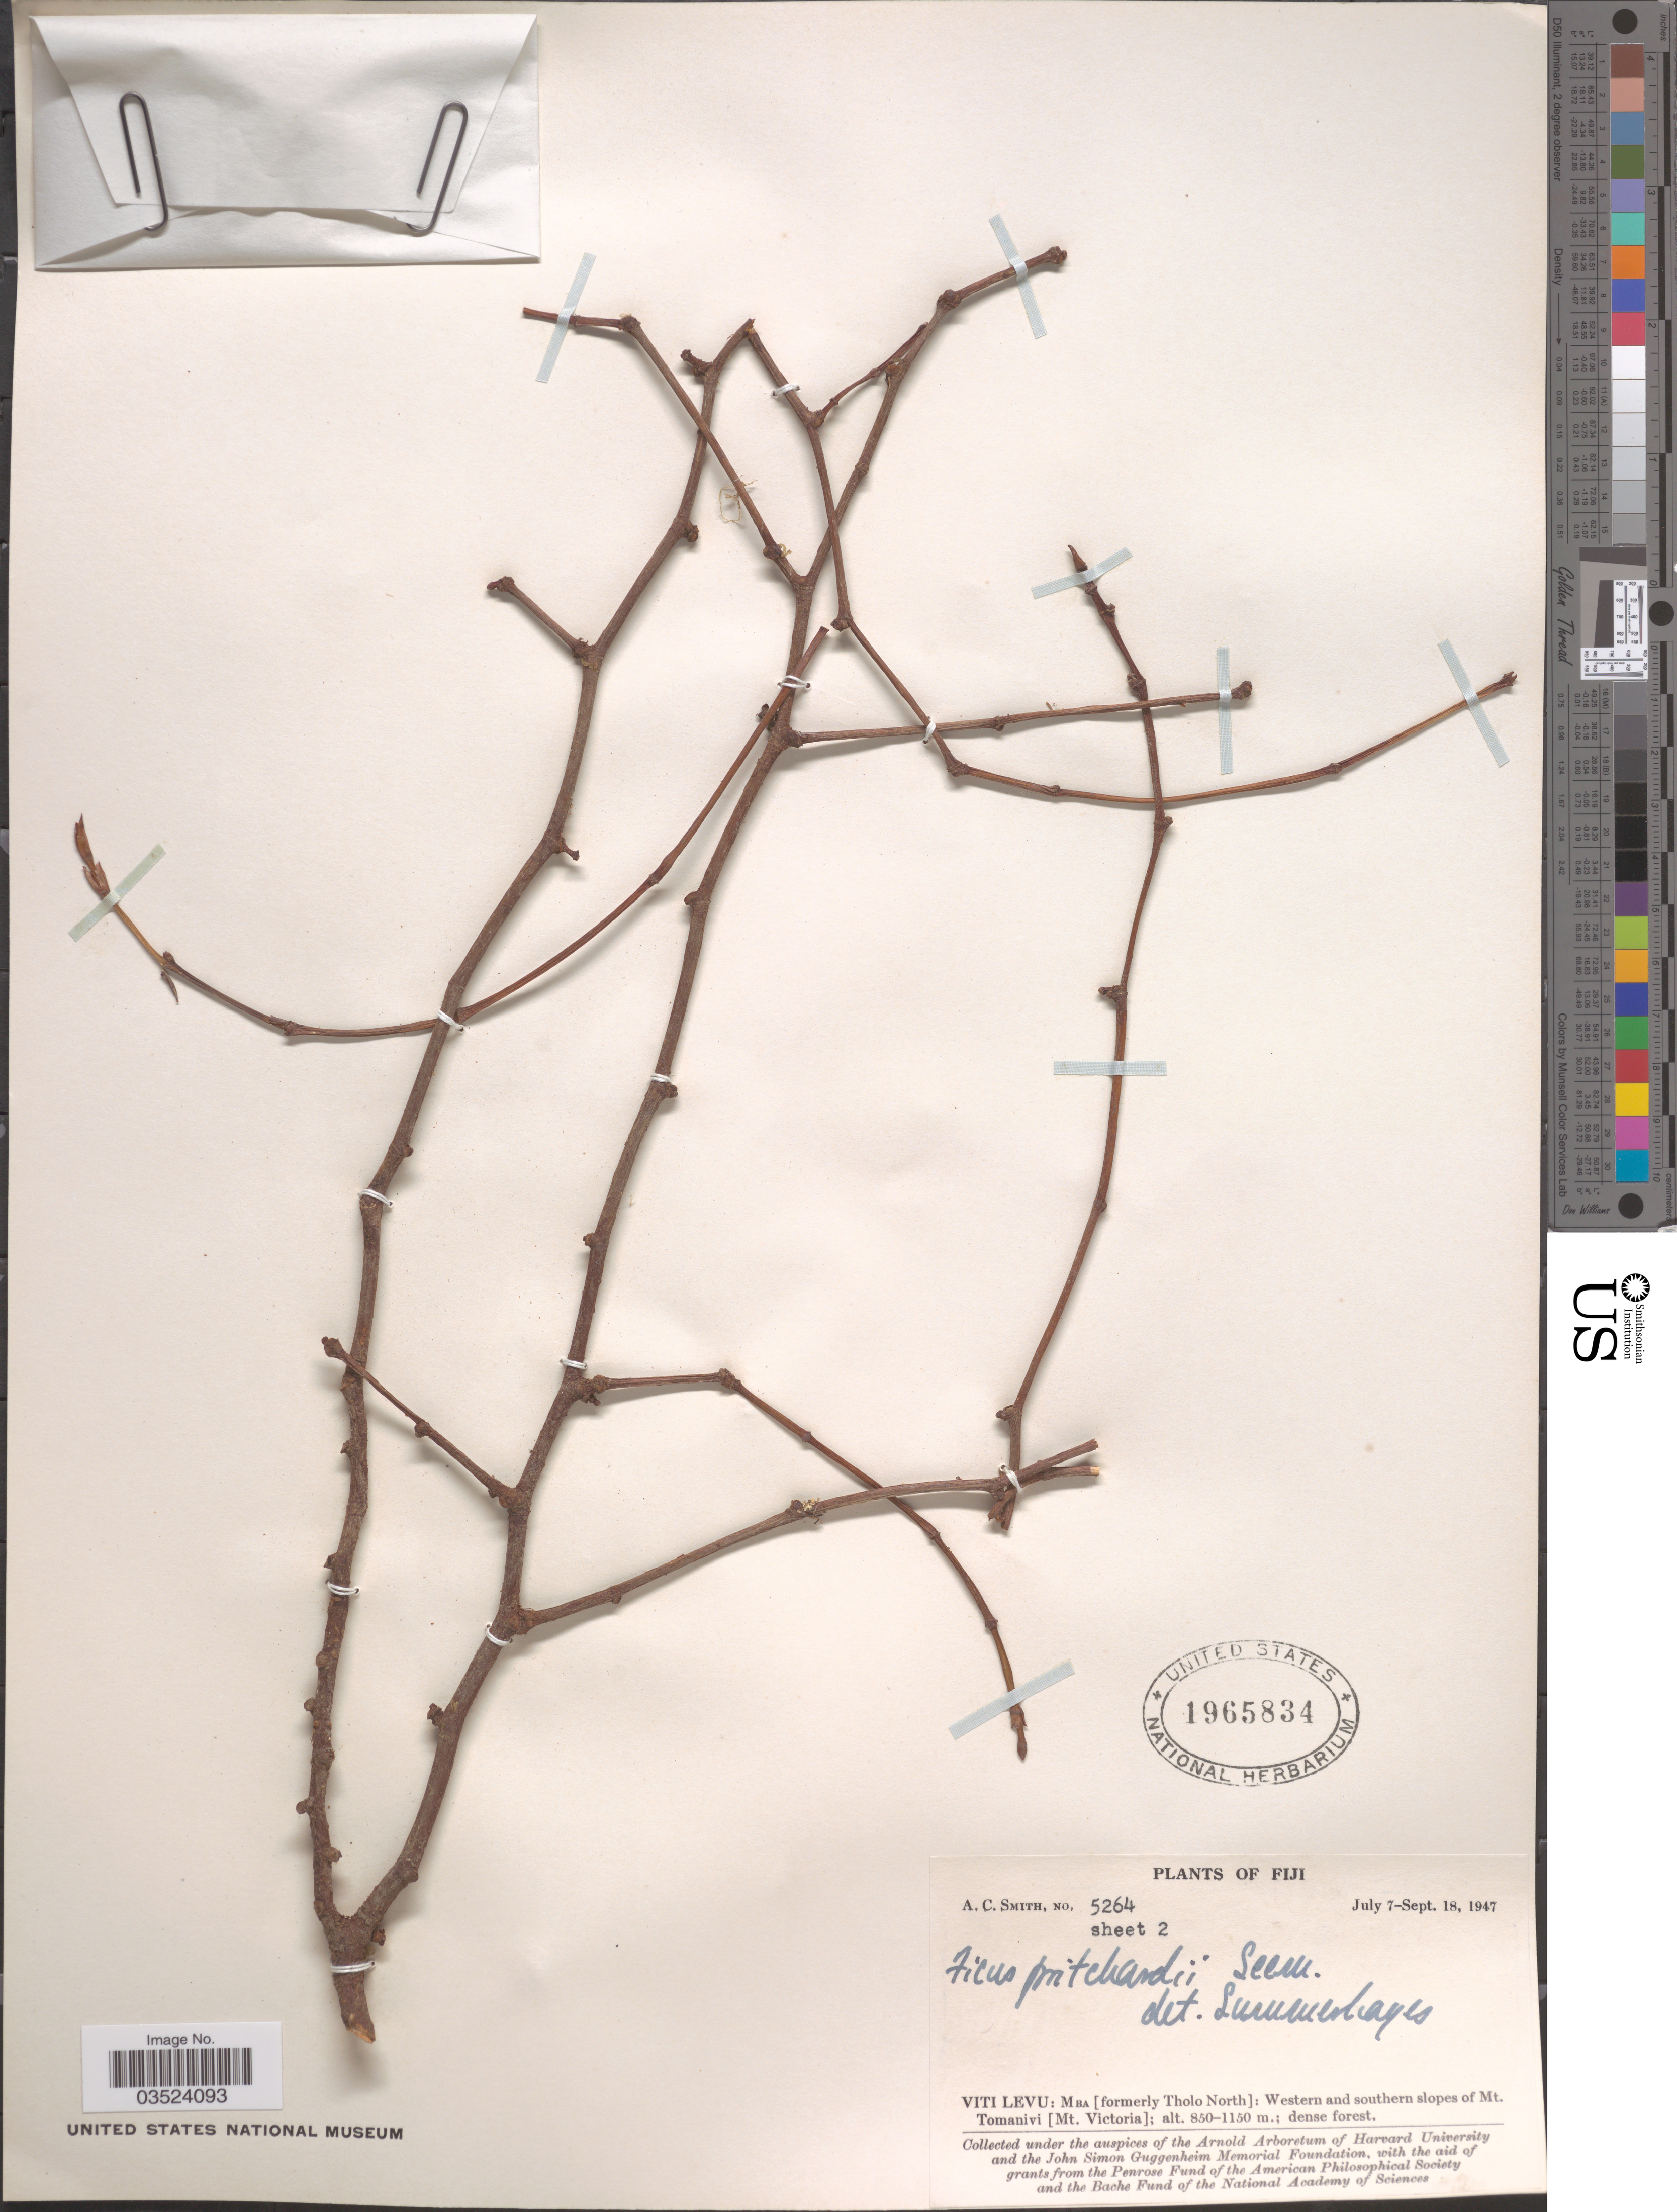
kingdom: Plantae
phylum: Tracheophyta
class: Magnoliopsida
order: Rosales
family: Moraceae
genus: Ficus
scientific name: Ficus pritchardii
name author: Seem.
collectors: A. C. Smith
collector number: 5264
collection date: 1947-07-07/1947-09-18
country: Fiji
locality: Viti Levu: Mba [formerly Tholo North]: Western and southern slopes of Mt. Tomanivi [Mt. Victoria].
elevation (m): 850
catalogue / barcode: US 1965834